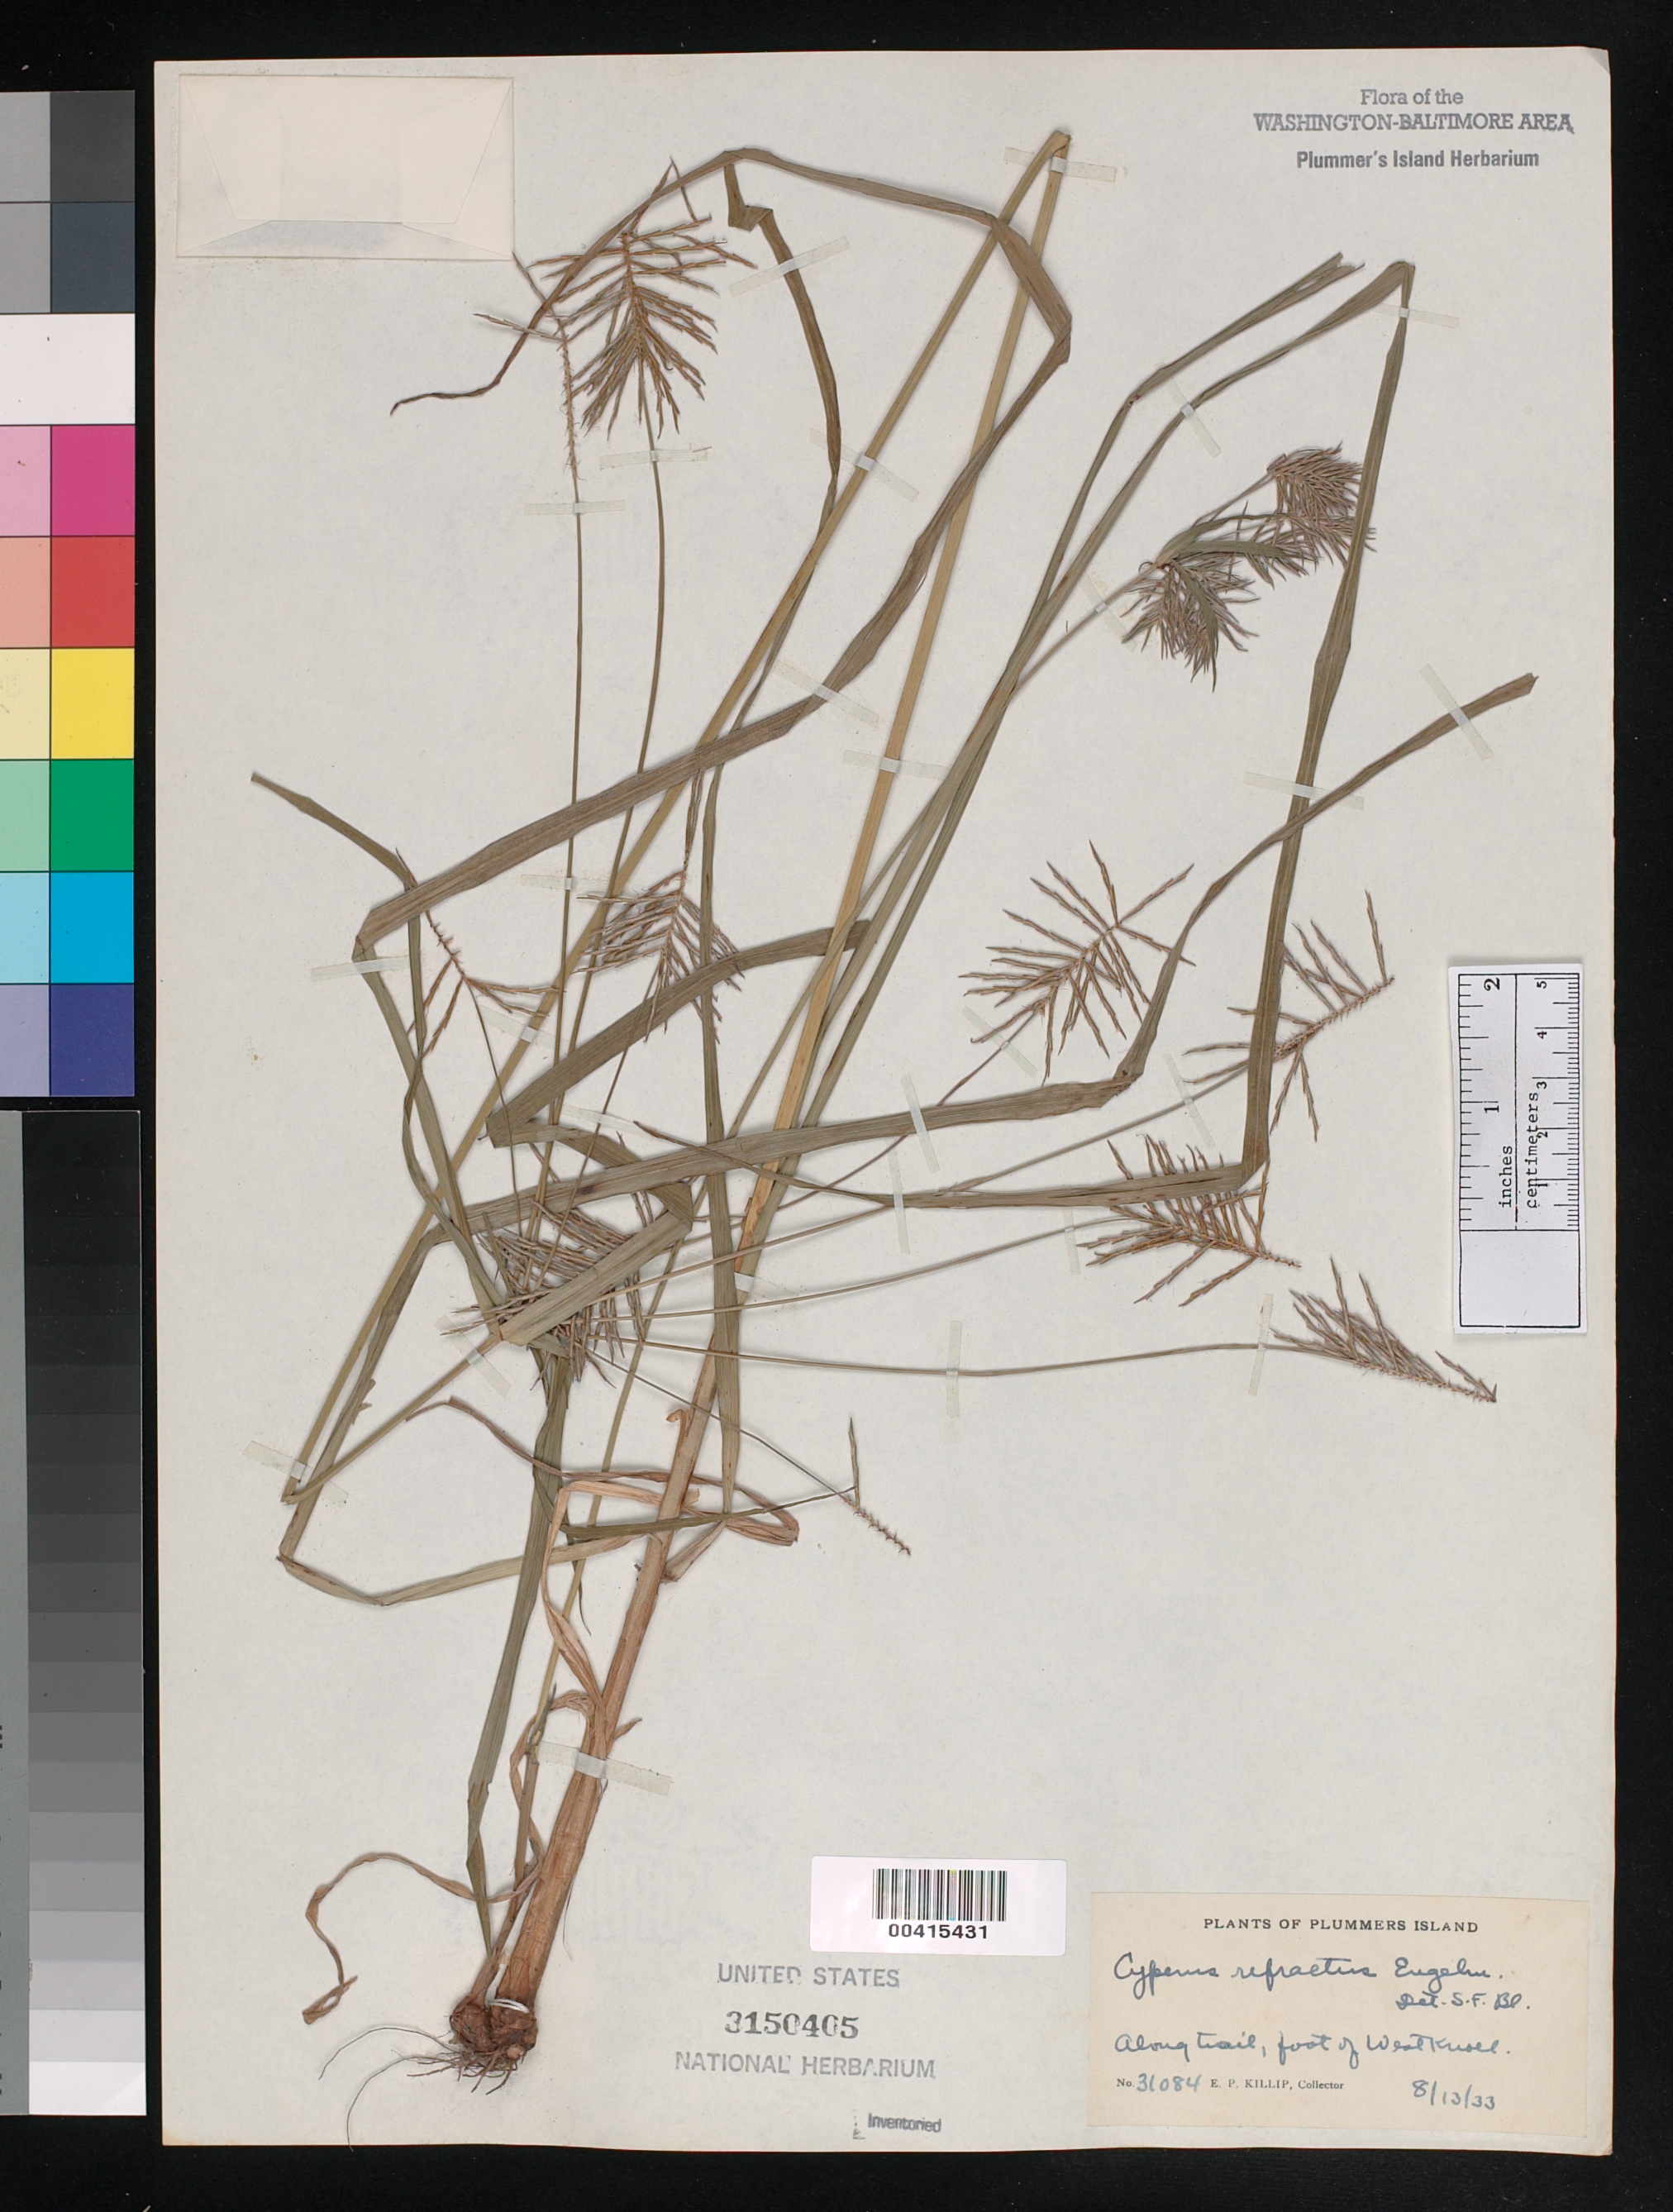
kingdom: Plantae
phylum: Tracheophyta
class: Liliopsida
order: Poales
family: Cyperaceae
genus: Cyperus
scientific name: Cyperus refractus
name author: Engelm. ex Boeckeler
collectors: E. P. Killip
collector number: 31084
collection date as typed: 13 Aug 1933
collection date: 1933-08-13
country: United States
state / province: Maryland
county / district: Montgomery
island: Plummers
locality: Plummer's Island; along trail, foot of west knoll C. & O. Canal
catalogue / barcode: US 3150405